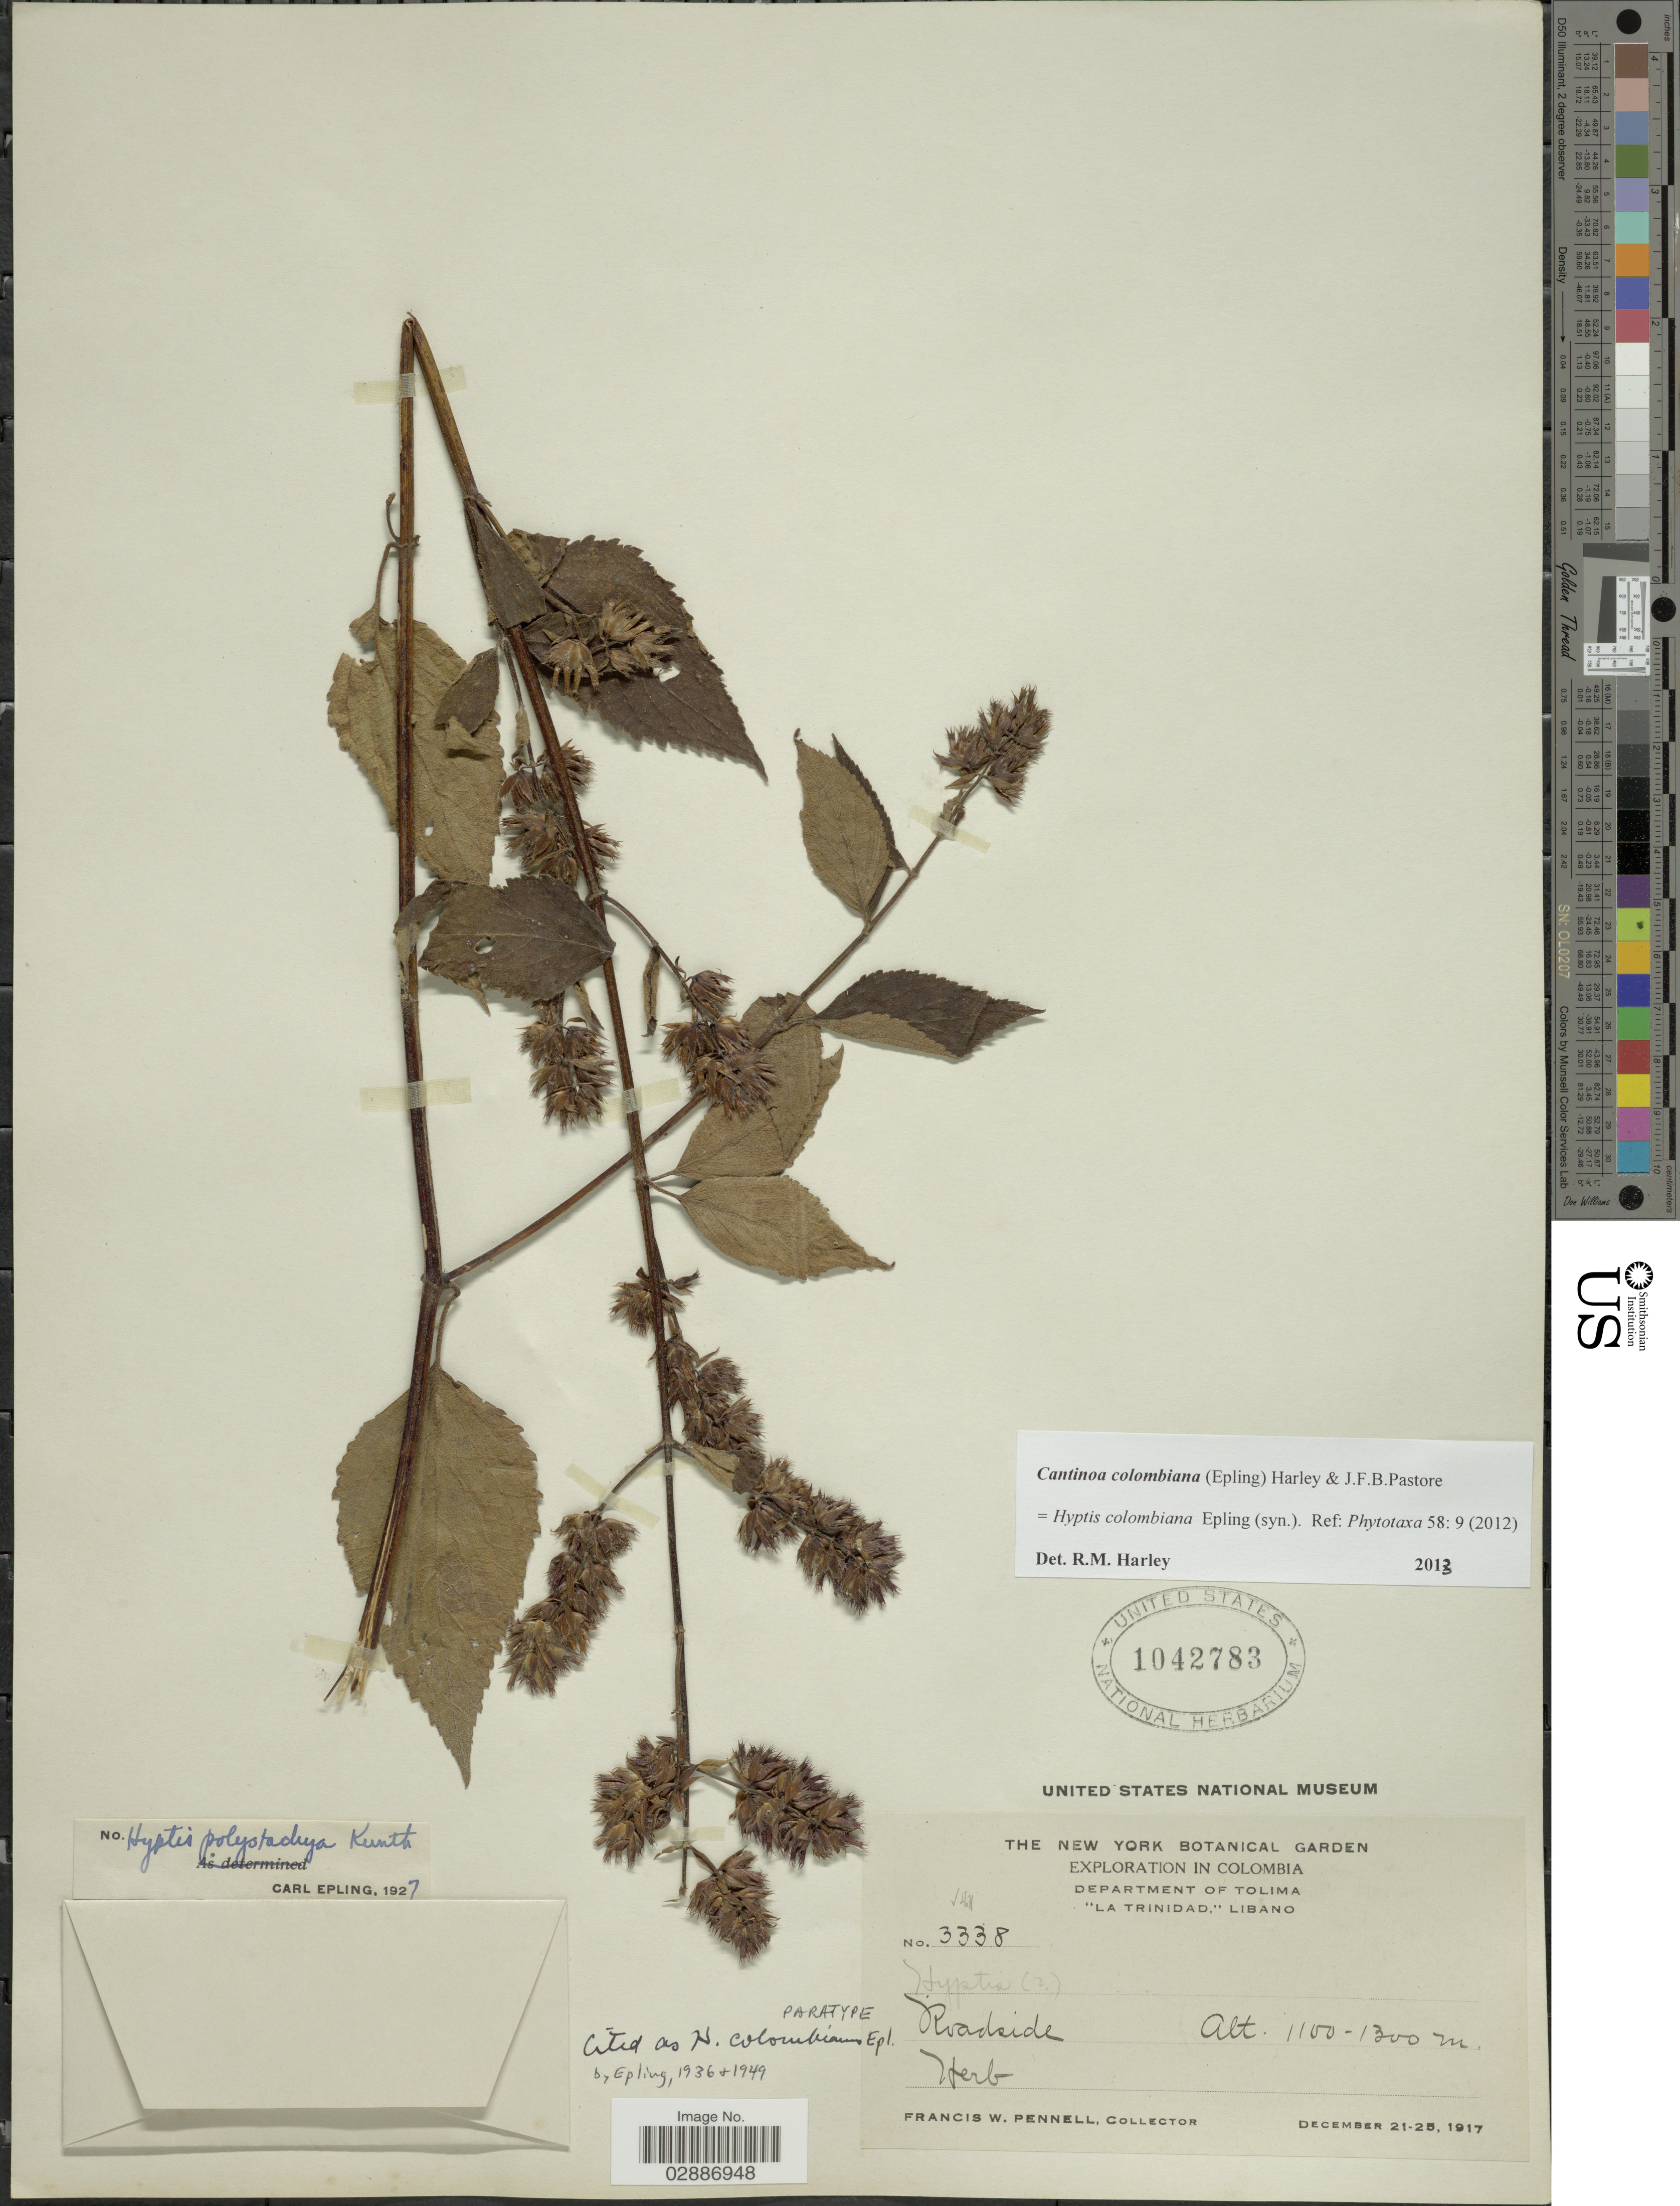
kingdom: Plantae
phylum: Tracheophyta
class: Magnoliopsida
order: Lamiales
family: Lamiaceae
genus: Cantinoa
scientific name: Cantinoa colombiana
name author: (Epling) Harley & J.F.B. Pastore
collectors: F. W. Pennell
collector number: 3338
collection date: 1917-12-21/1917-12-25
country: Colombia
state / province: Tolima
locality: Department of Tolima. "La Trinidad," Libano.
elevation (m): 1100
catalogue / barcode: US 1042783